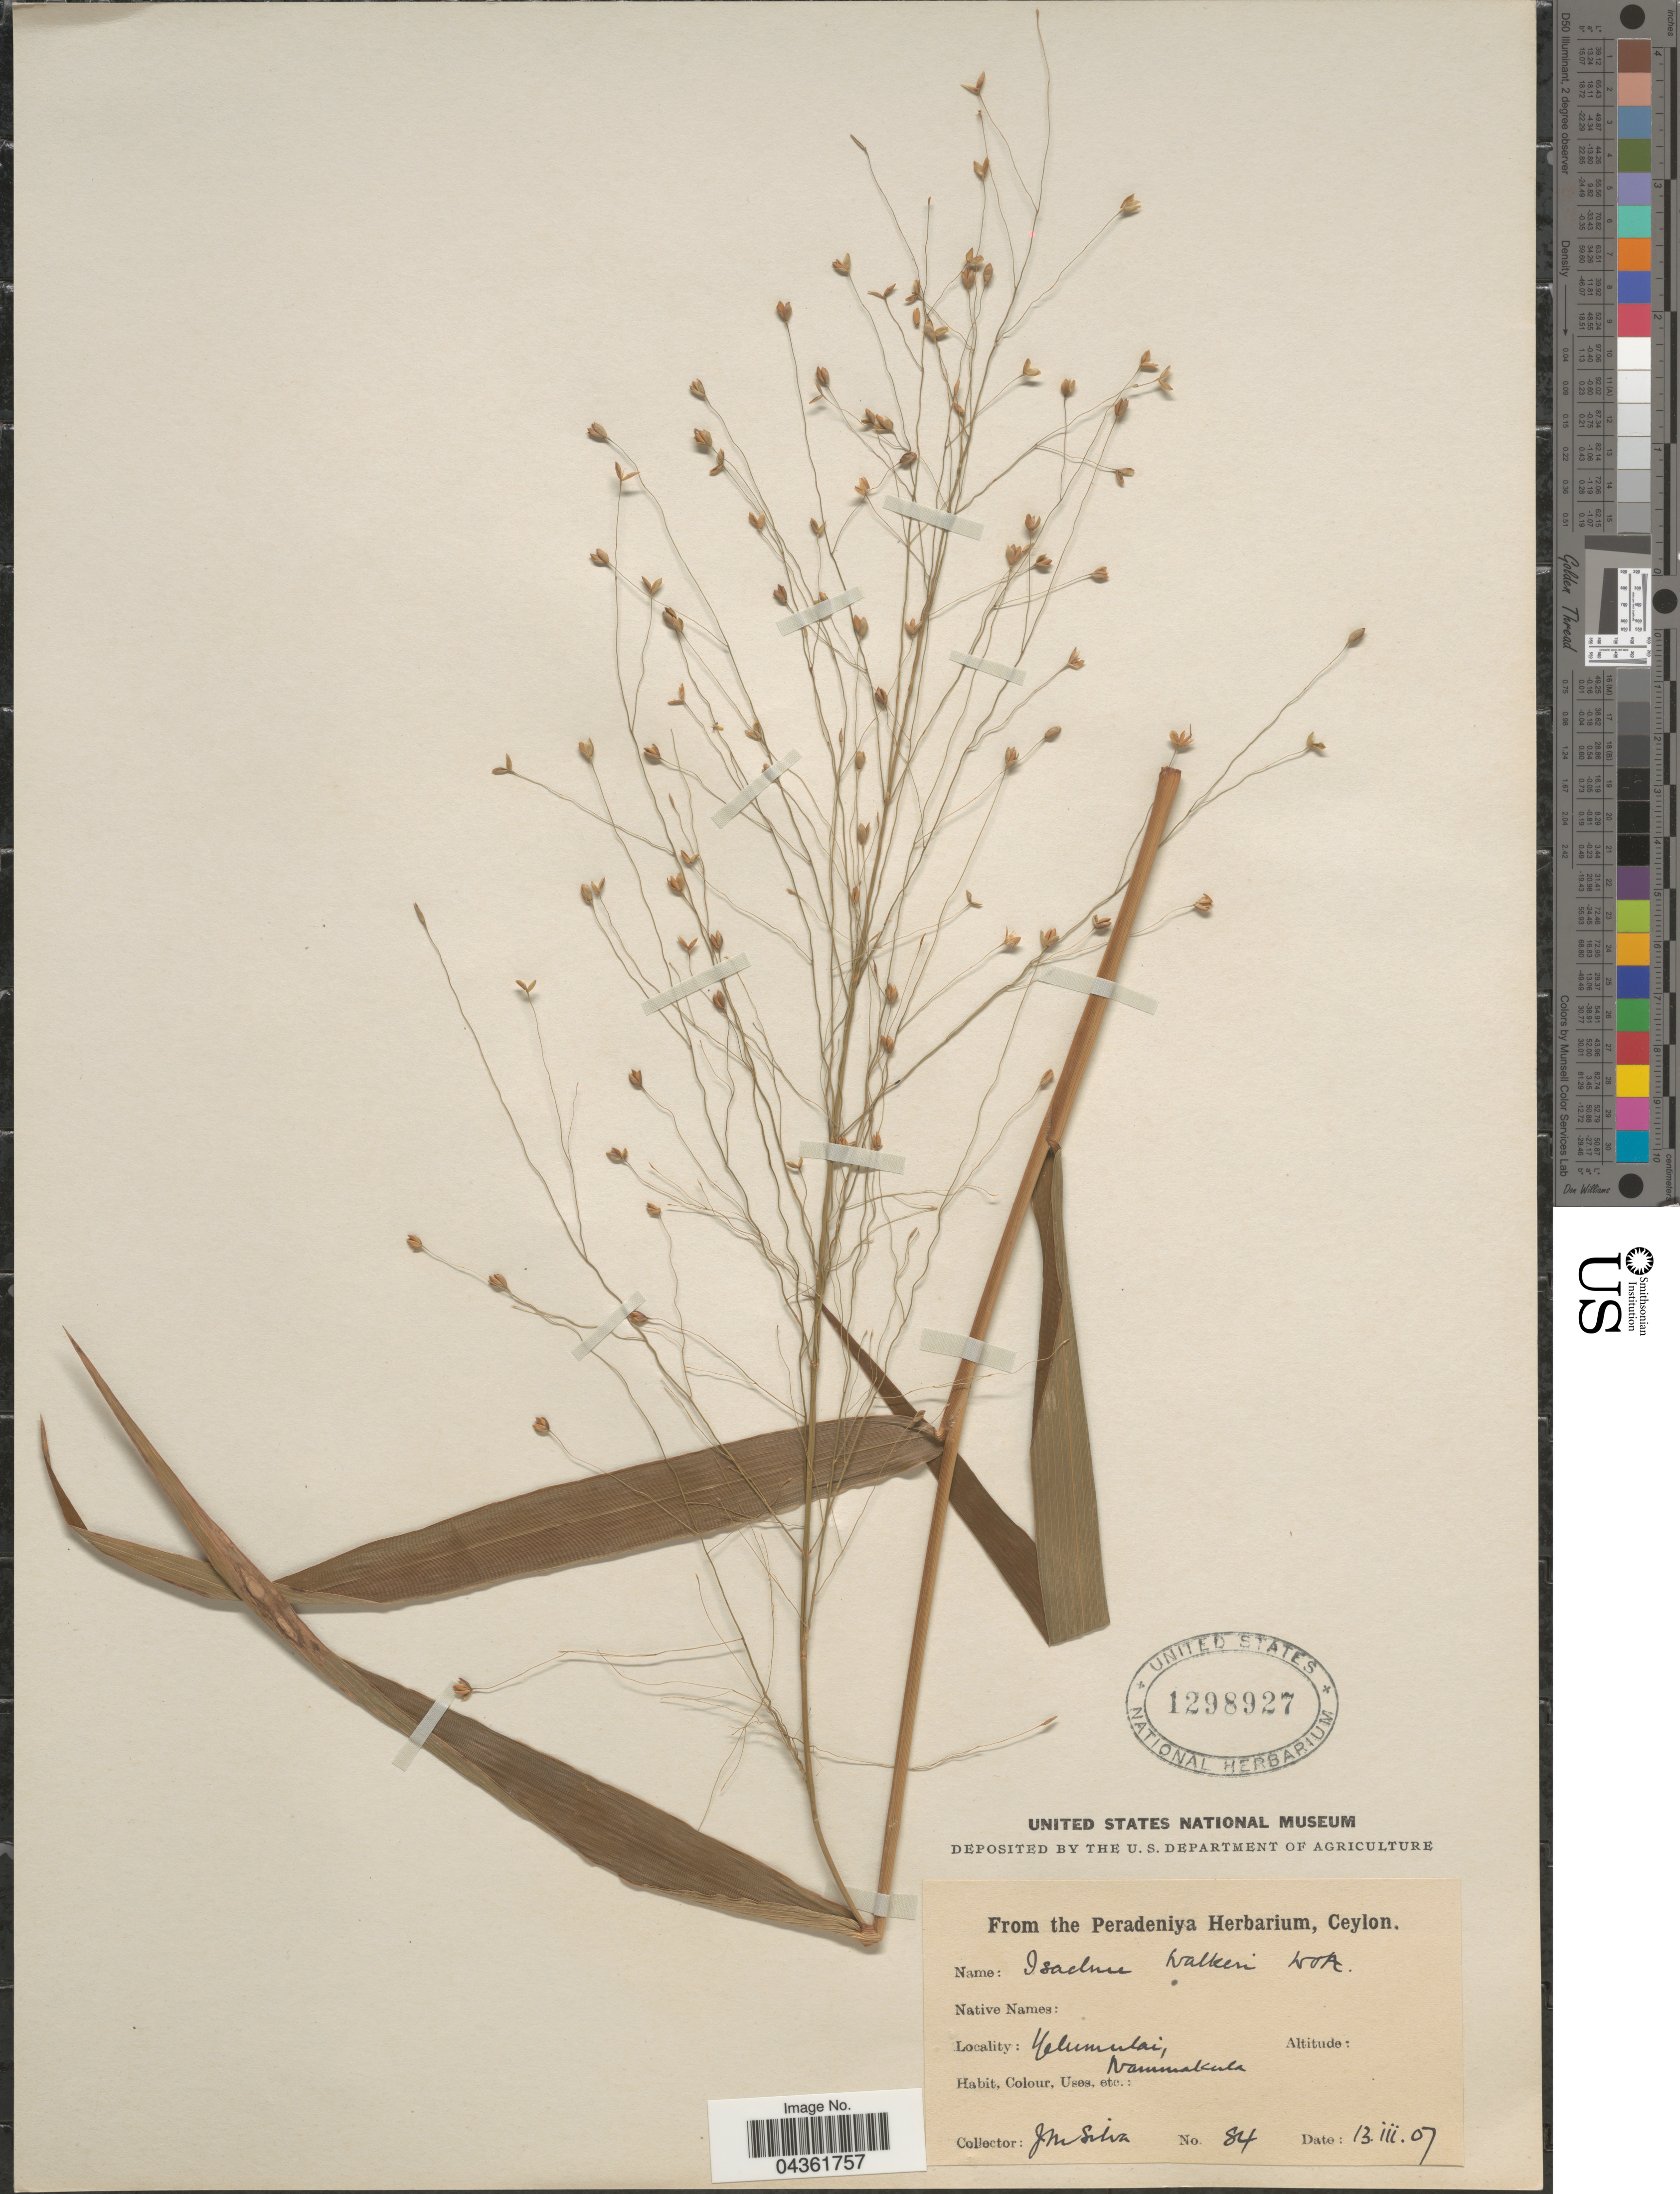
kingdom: Plantae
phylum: Tracheophyta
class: Liliopsida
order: Poales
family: Poaceae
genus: Isachne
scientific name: Isachne walkeri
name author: (Arn. ex Steud.) Wight & Arn. ex Hook. f.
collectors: J. M. Silva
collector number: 84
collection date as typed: Transcribed d/m/y: 13/3/7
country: Sri Lanka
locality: Yelumulai, Nammakula. [interpreted]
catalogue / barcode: US 1298927